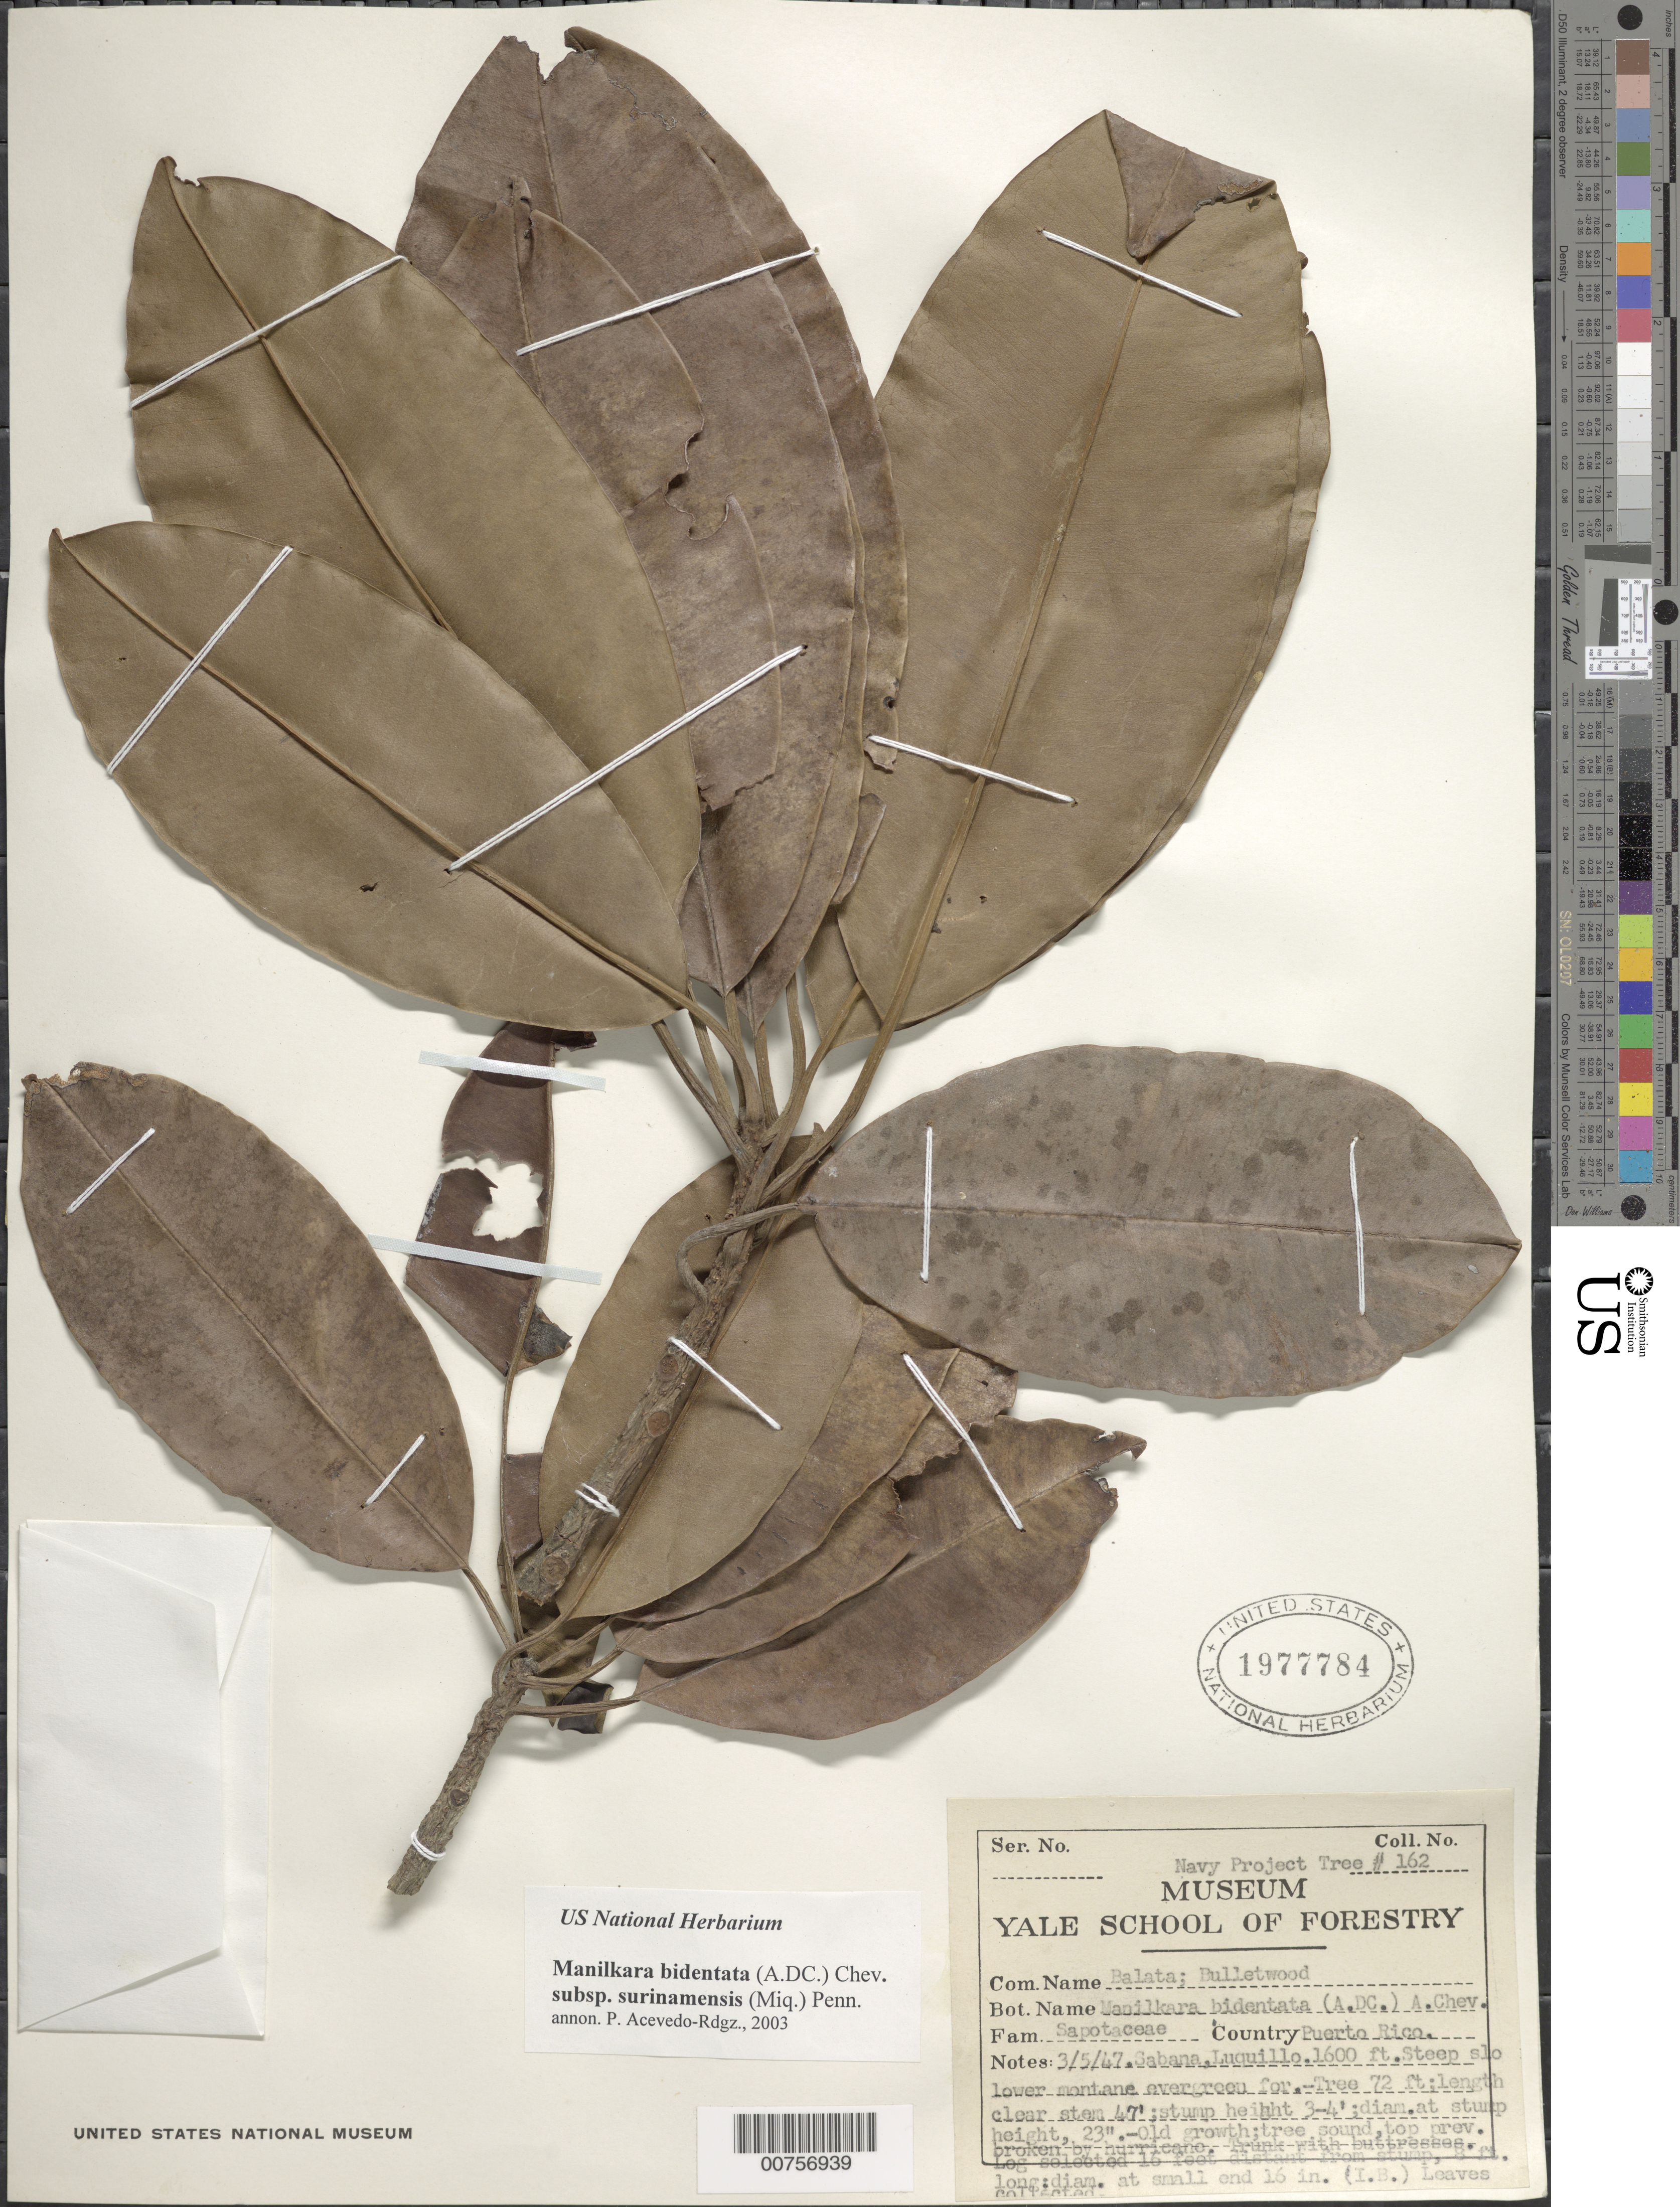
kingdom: Plantae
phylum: Tracheophyta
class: Magnoliopsida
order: Ericales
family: Sapotaceae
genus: Manilkara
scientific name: Manilkara bidentata subsp. surinamensis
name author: (Miq.) T.D. Penn.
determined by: Acevedo-Rodríguez, P., (BOT), Smithsonian Institution - National Museum of Natural History (UNITED STATES)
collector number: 162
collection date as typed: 03 May 1947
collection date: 1947-05-03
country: Puerto Rico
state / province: Luquillo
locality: Sabana. Luquillo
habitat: Steep slope, lower montane evergreen forest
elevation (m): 488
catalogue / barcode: US 1977784